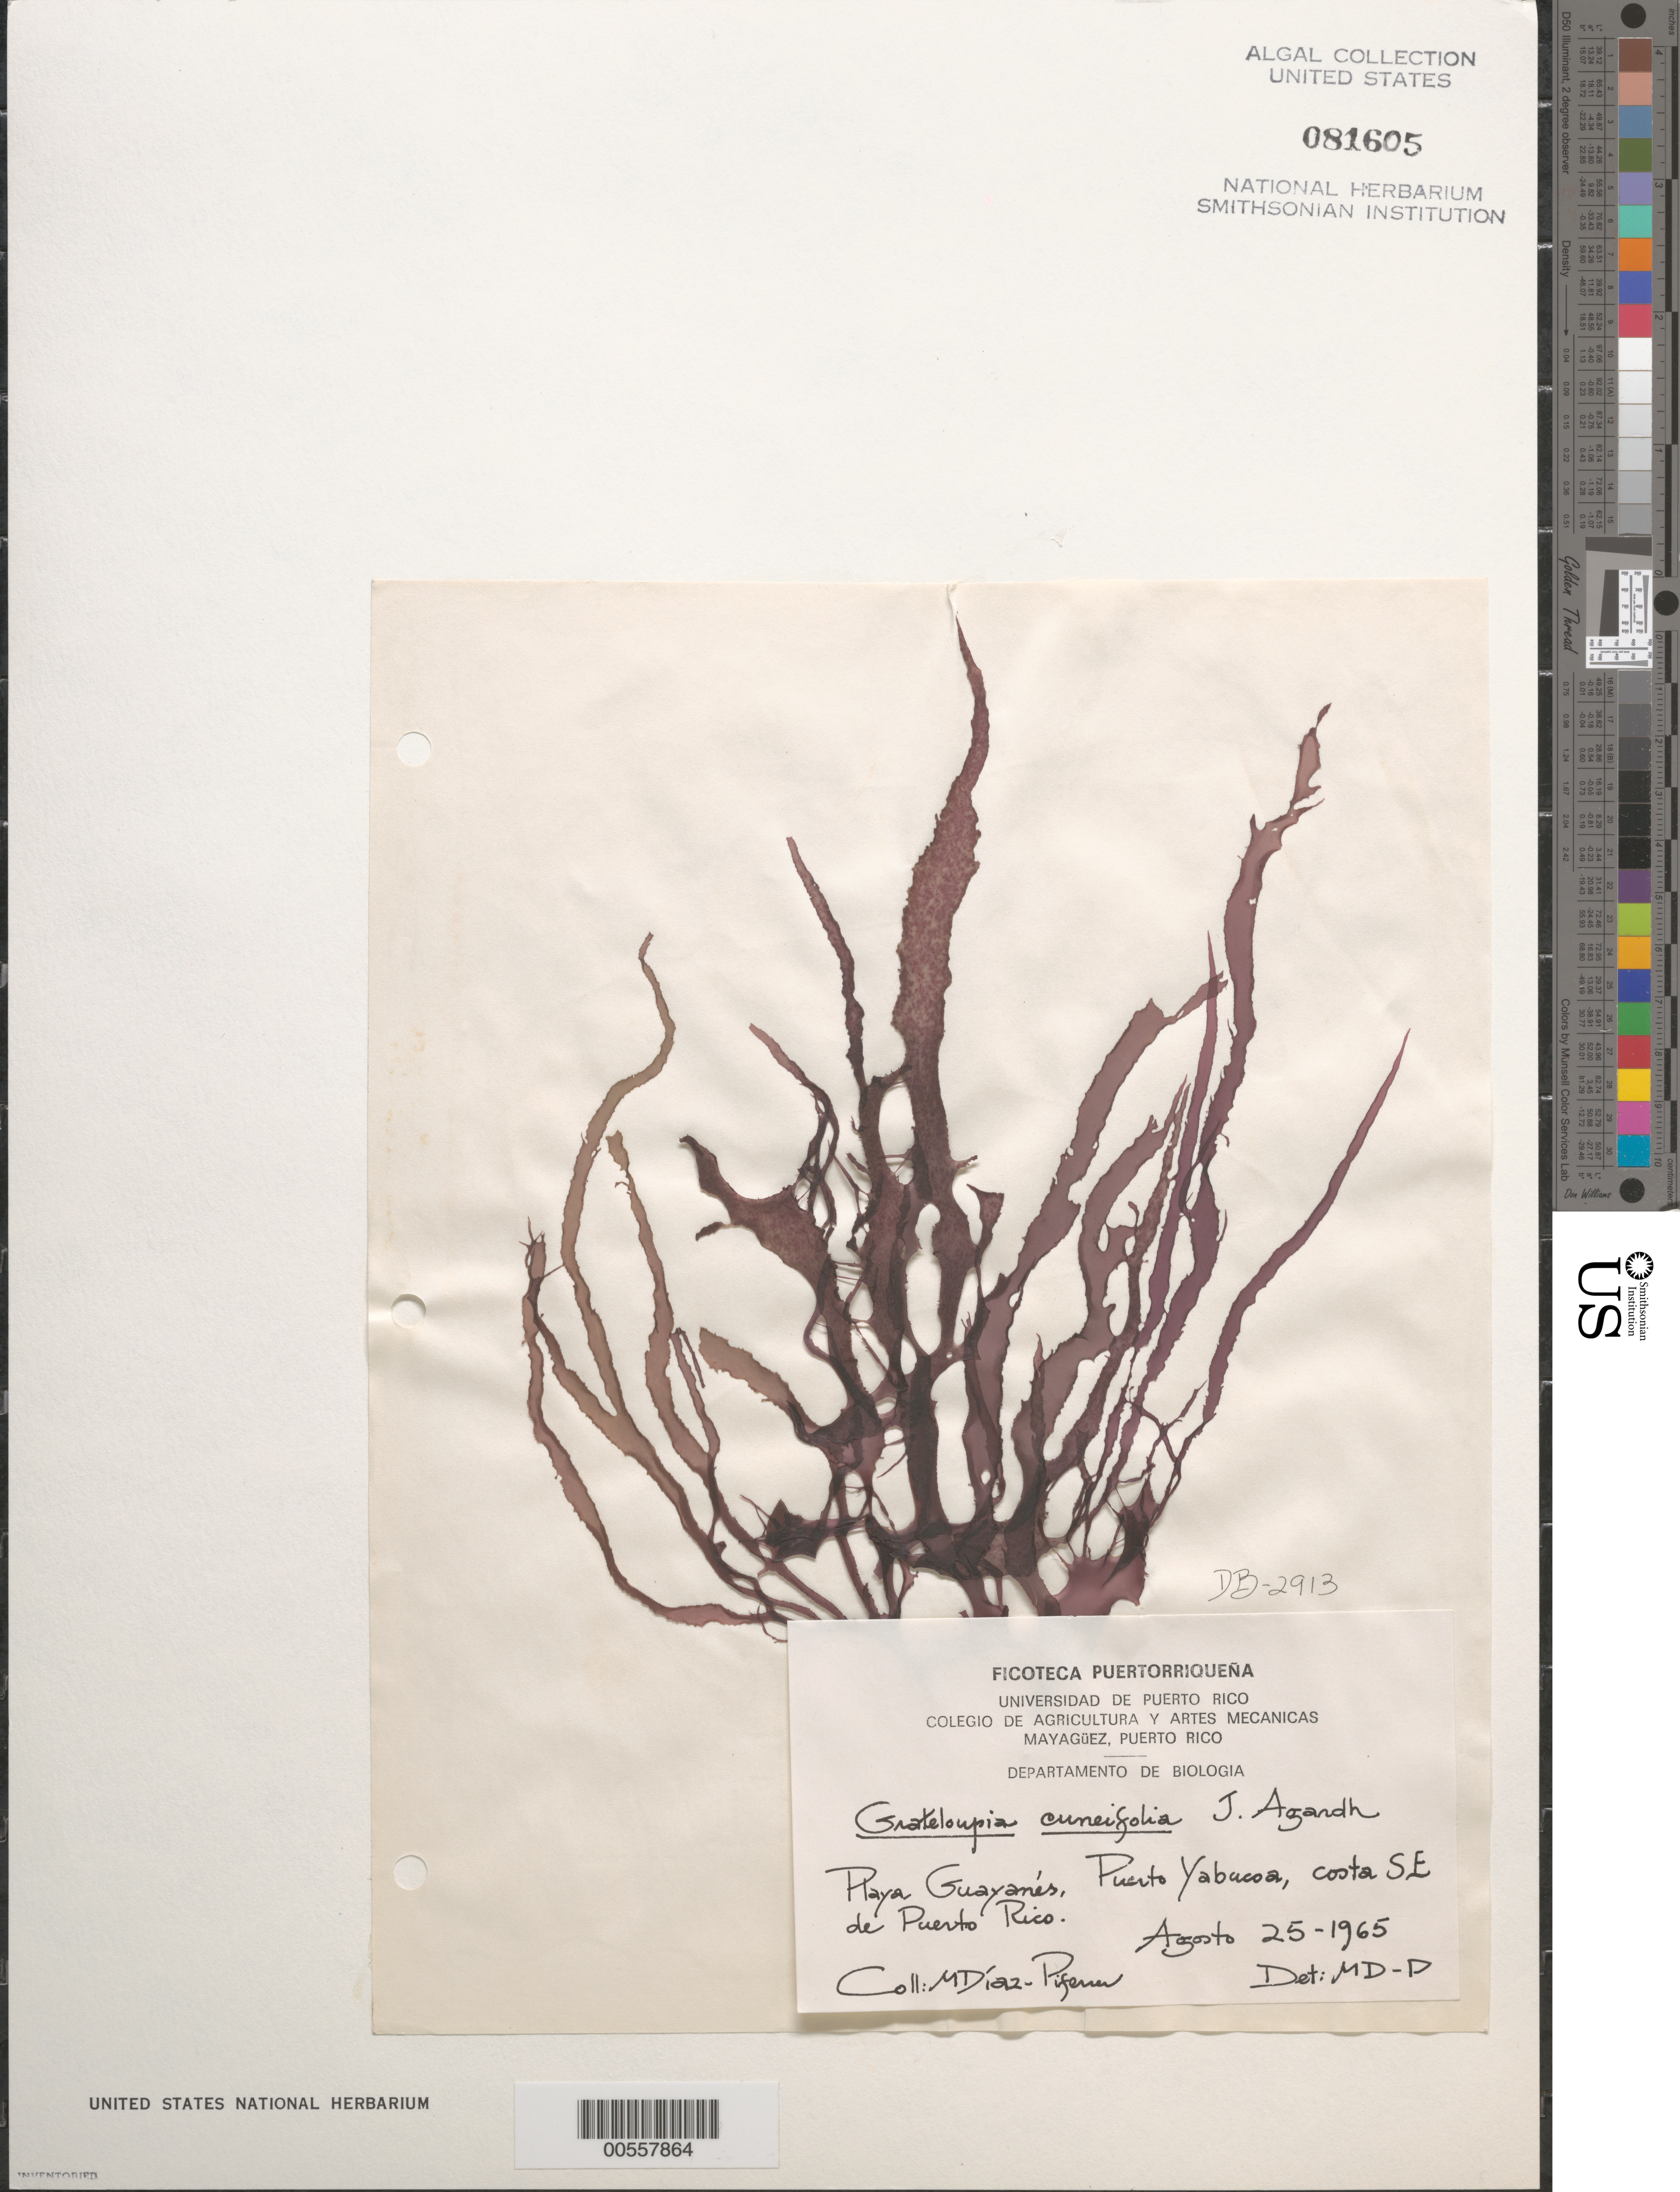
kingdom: Plantae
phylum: Rhodophyta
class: Florideophyceae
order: Halymeniales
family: Halymeniaceae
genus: Grateloupia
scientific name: Grateloupia cuneifolia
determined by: Diaz-Piferrer, M.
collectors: M. Diaz-Piferrer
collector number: Db-2913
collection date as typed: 25 Aug 1965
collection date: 1965-08-25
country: Puerto Rico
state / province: Yabucoa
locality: Playa Guayanes, Puerto Yabucoa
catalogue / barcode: US 81605